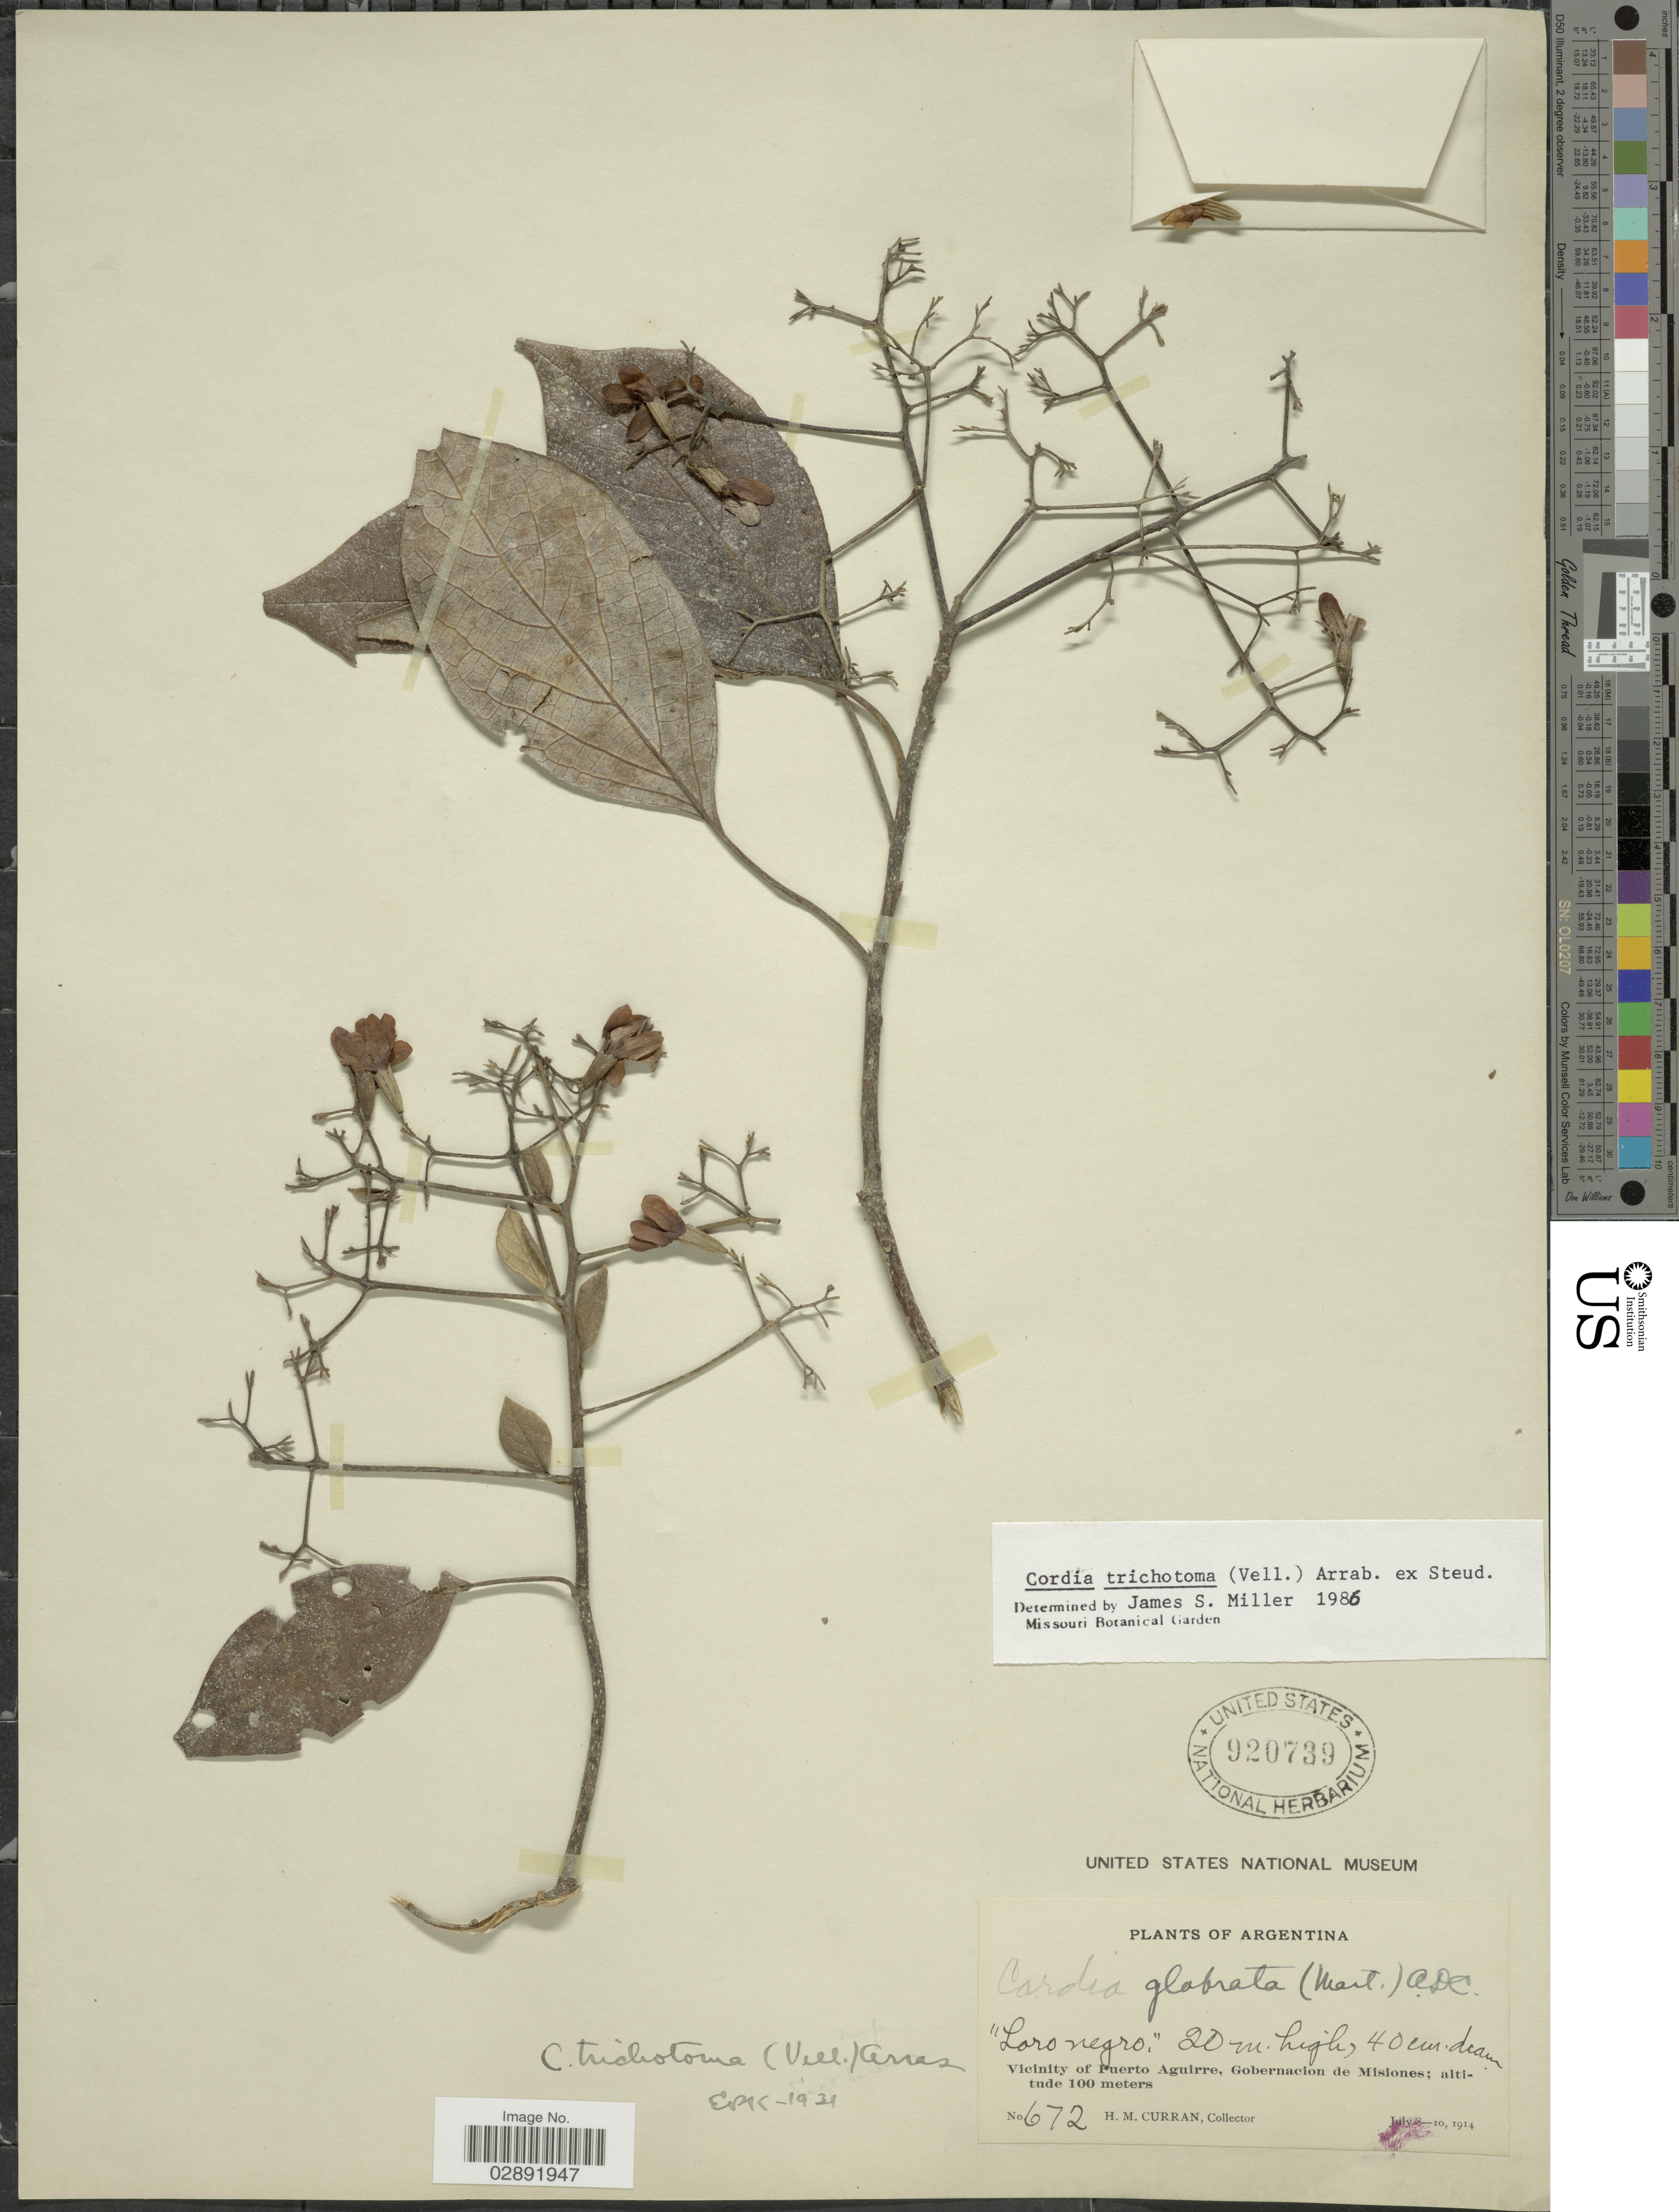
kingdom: Plantae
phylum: Tracheophyta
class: Magnoliopsida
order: Boraginales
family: Cordiaceae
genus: Cordia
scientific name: Cordia trichotoma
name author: (Vell.) Arráb. ex Steud.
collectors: H. M. Curran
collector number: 672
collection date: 1914-07-08/1914-07-10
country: Argentina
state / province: Misiones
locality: Vicinity of Puerto Aguirre, Gobernacion de Misiones.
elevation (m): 100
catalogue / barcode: US 920739